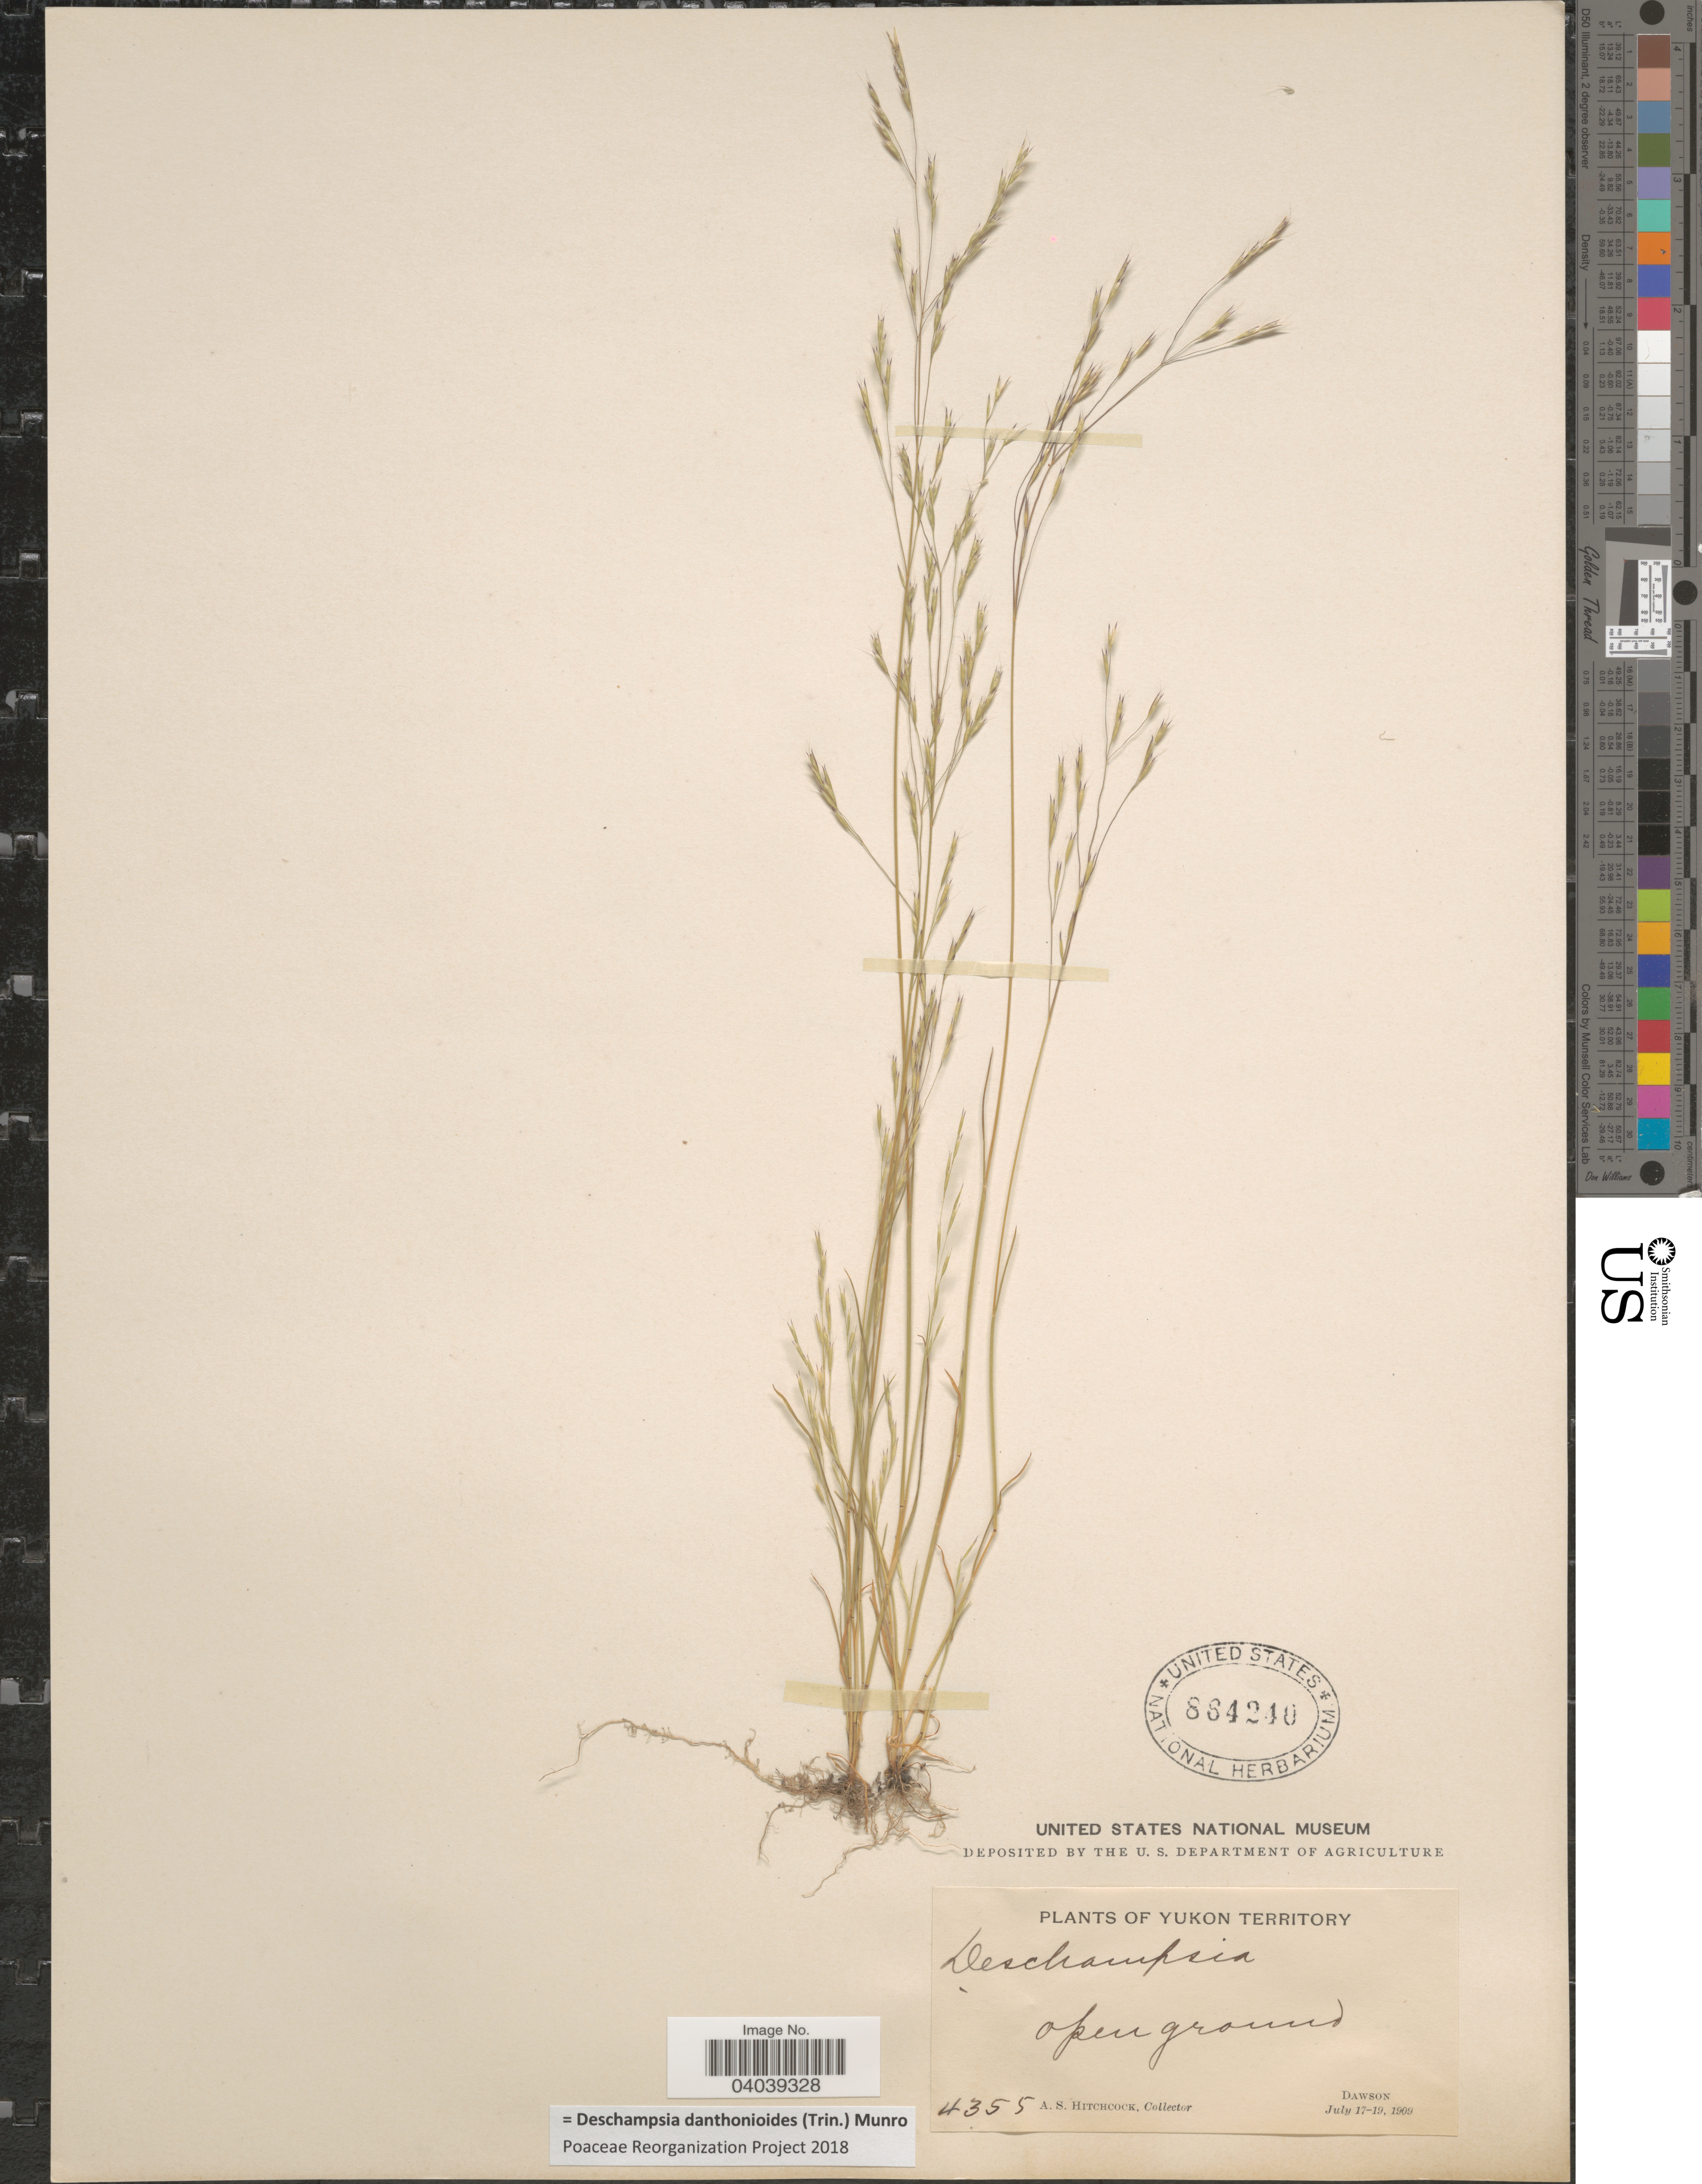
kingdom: Plantae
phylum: Tracheophyta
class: Liliopsida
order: Poales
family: Poaceae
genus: Deschampsia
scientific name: Deschampsia danthonioides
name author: (Trin.) Munro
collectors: A. S. Hitchcock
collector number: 4355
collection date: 1909-07-17/1909-07-19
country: Canada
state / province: Yukon Territory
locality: Dawson.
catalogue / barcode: US 864240